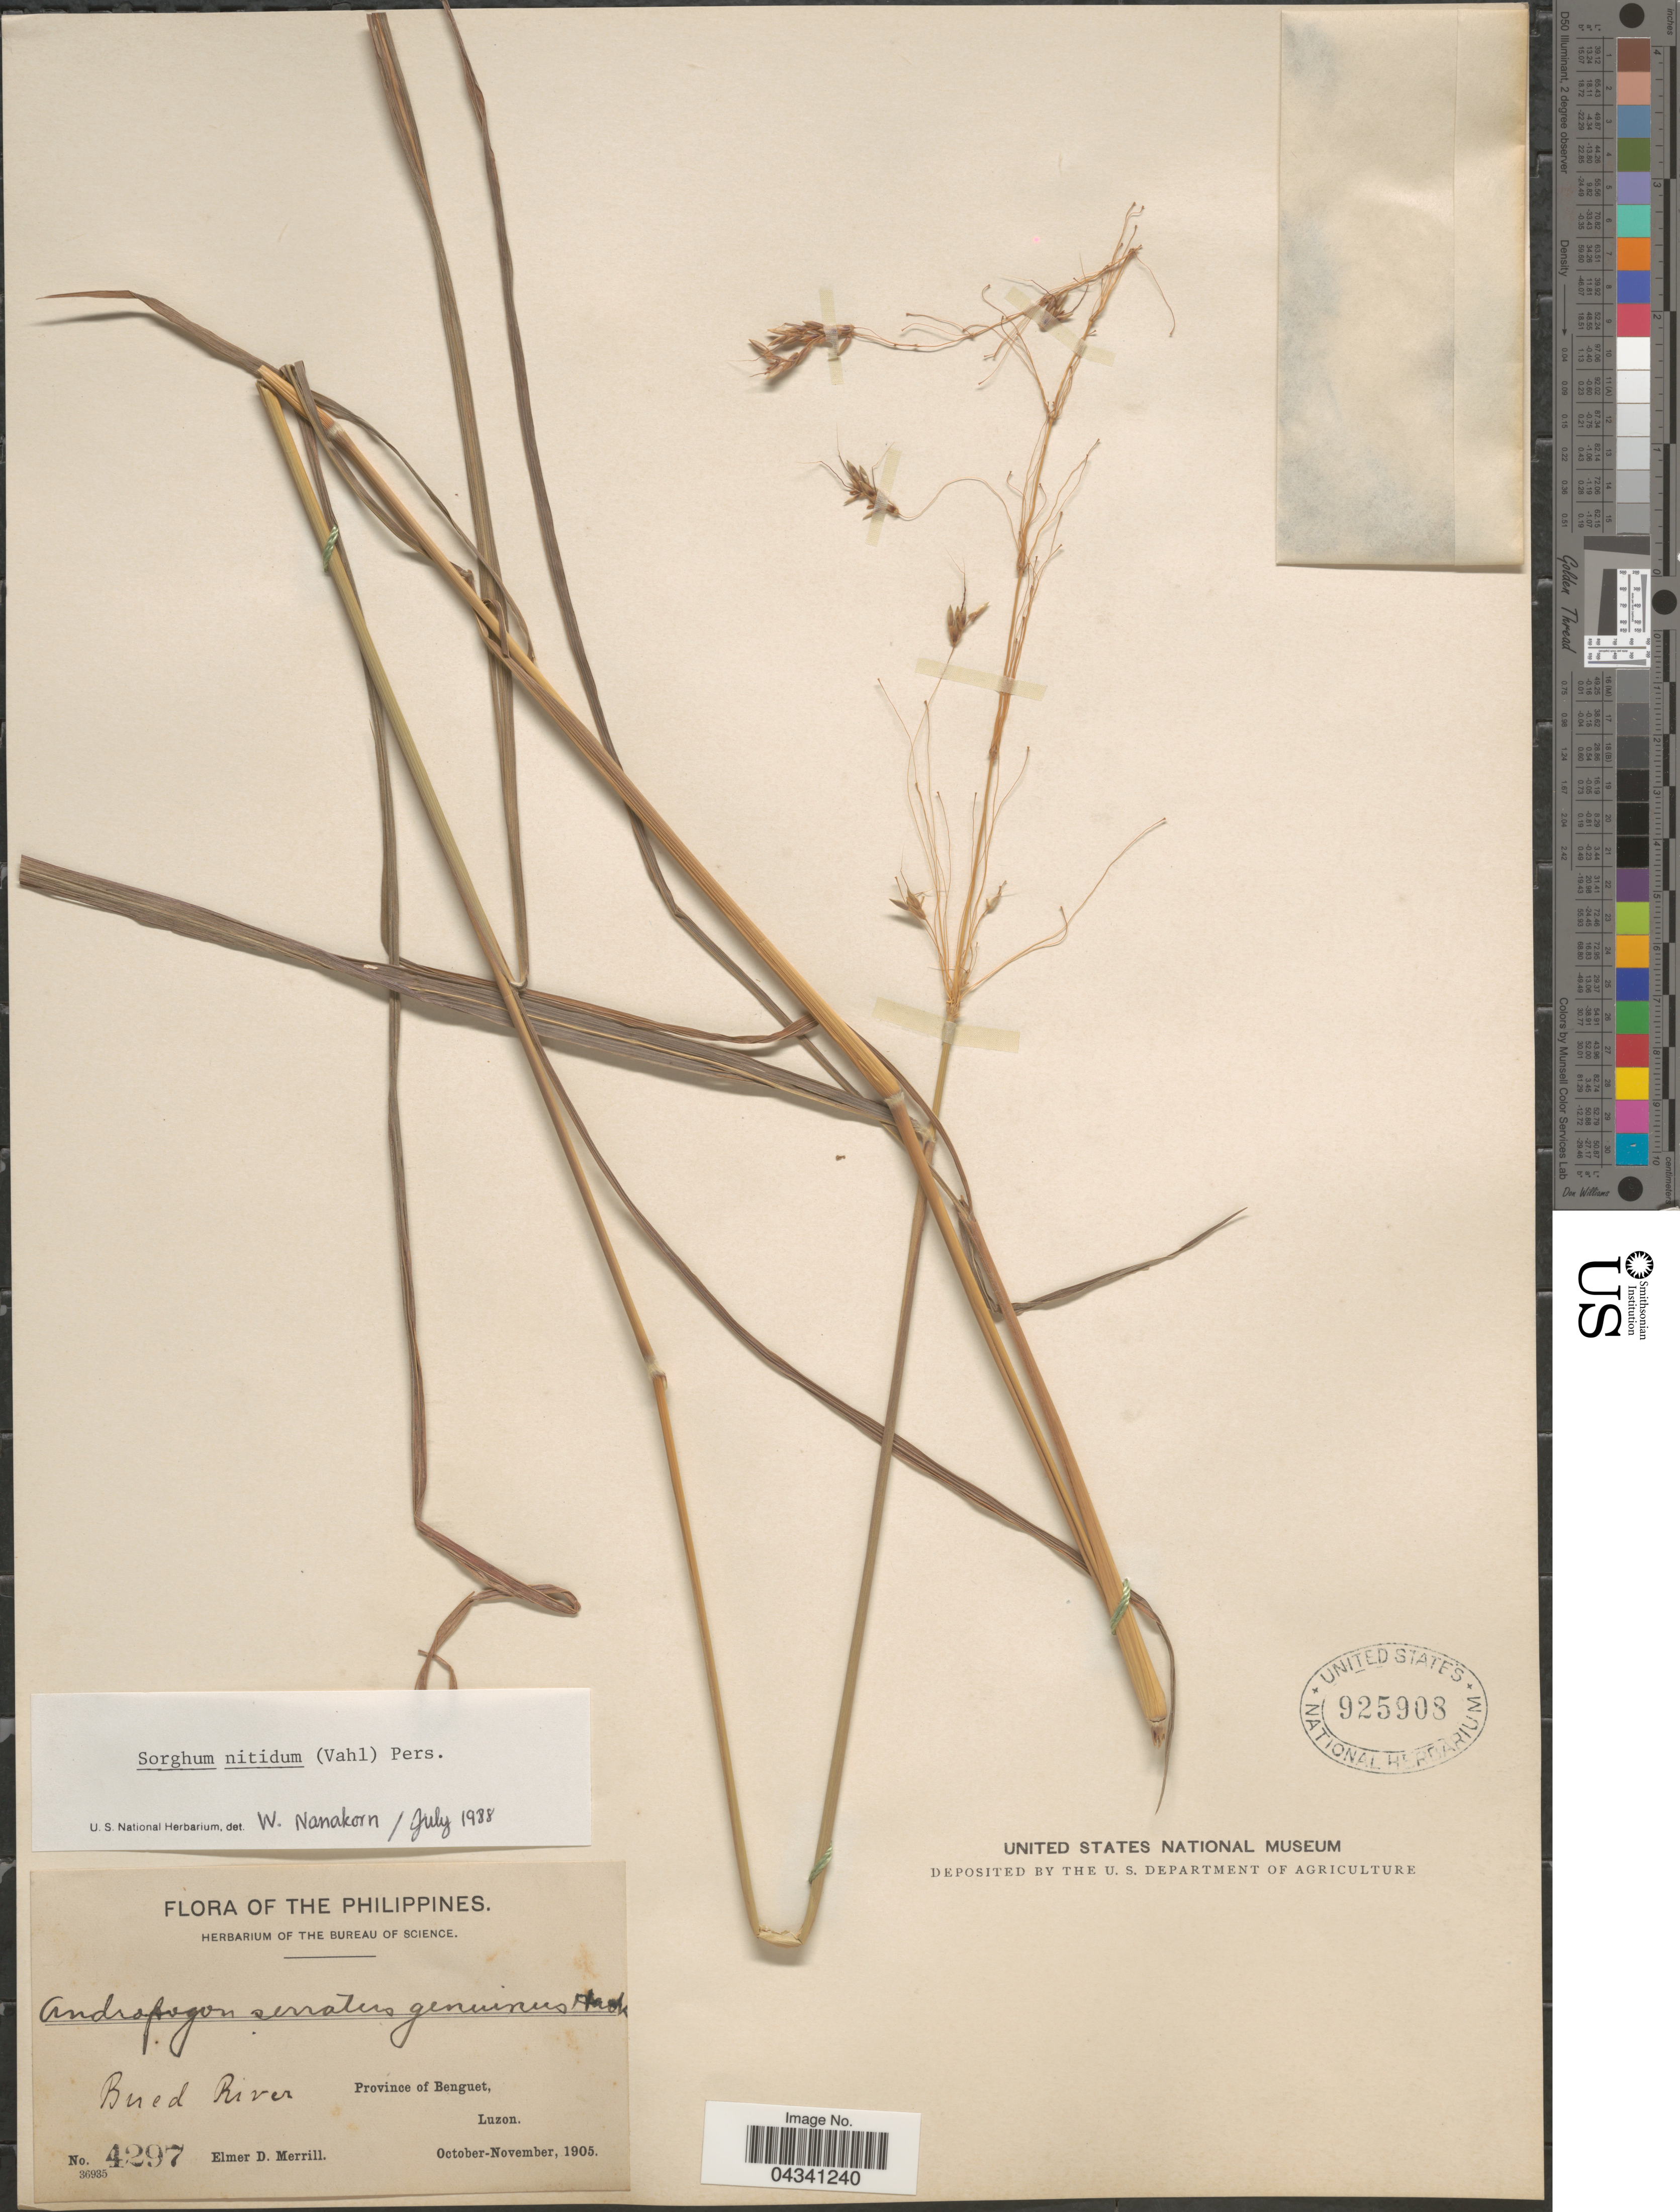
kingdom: Plantae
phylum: Tracheophyta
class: Liliopsida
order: Poales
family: Poaceae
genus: Sorghum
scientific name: Sorghum nitidum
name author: (Vahl) Pers.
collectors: E. D. Merrill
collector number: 4297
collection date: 1905-10/1905-11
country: Philippines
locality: Bued River. Province of Benguet, Luzon.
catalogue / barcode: US 925908